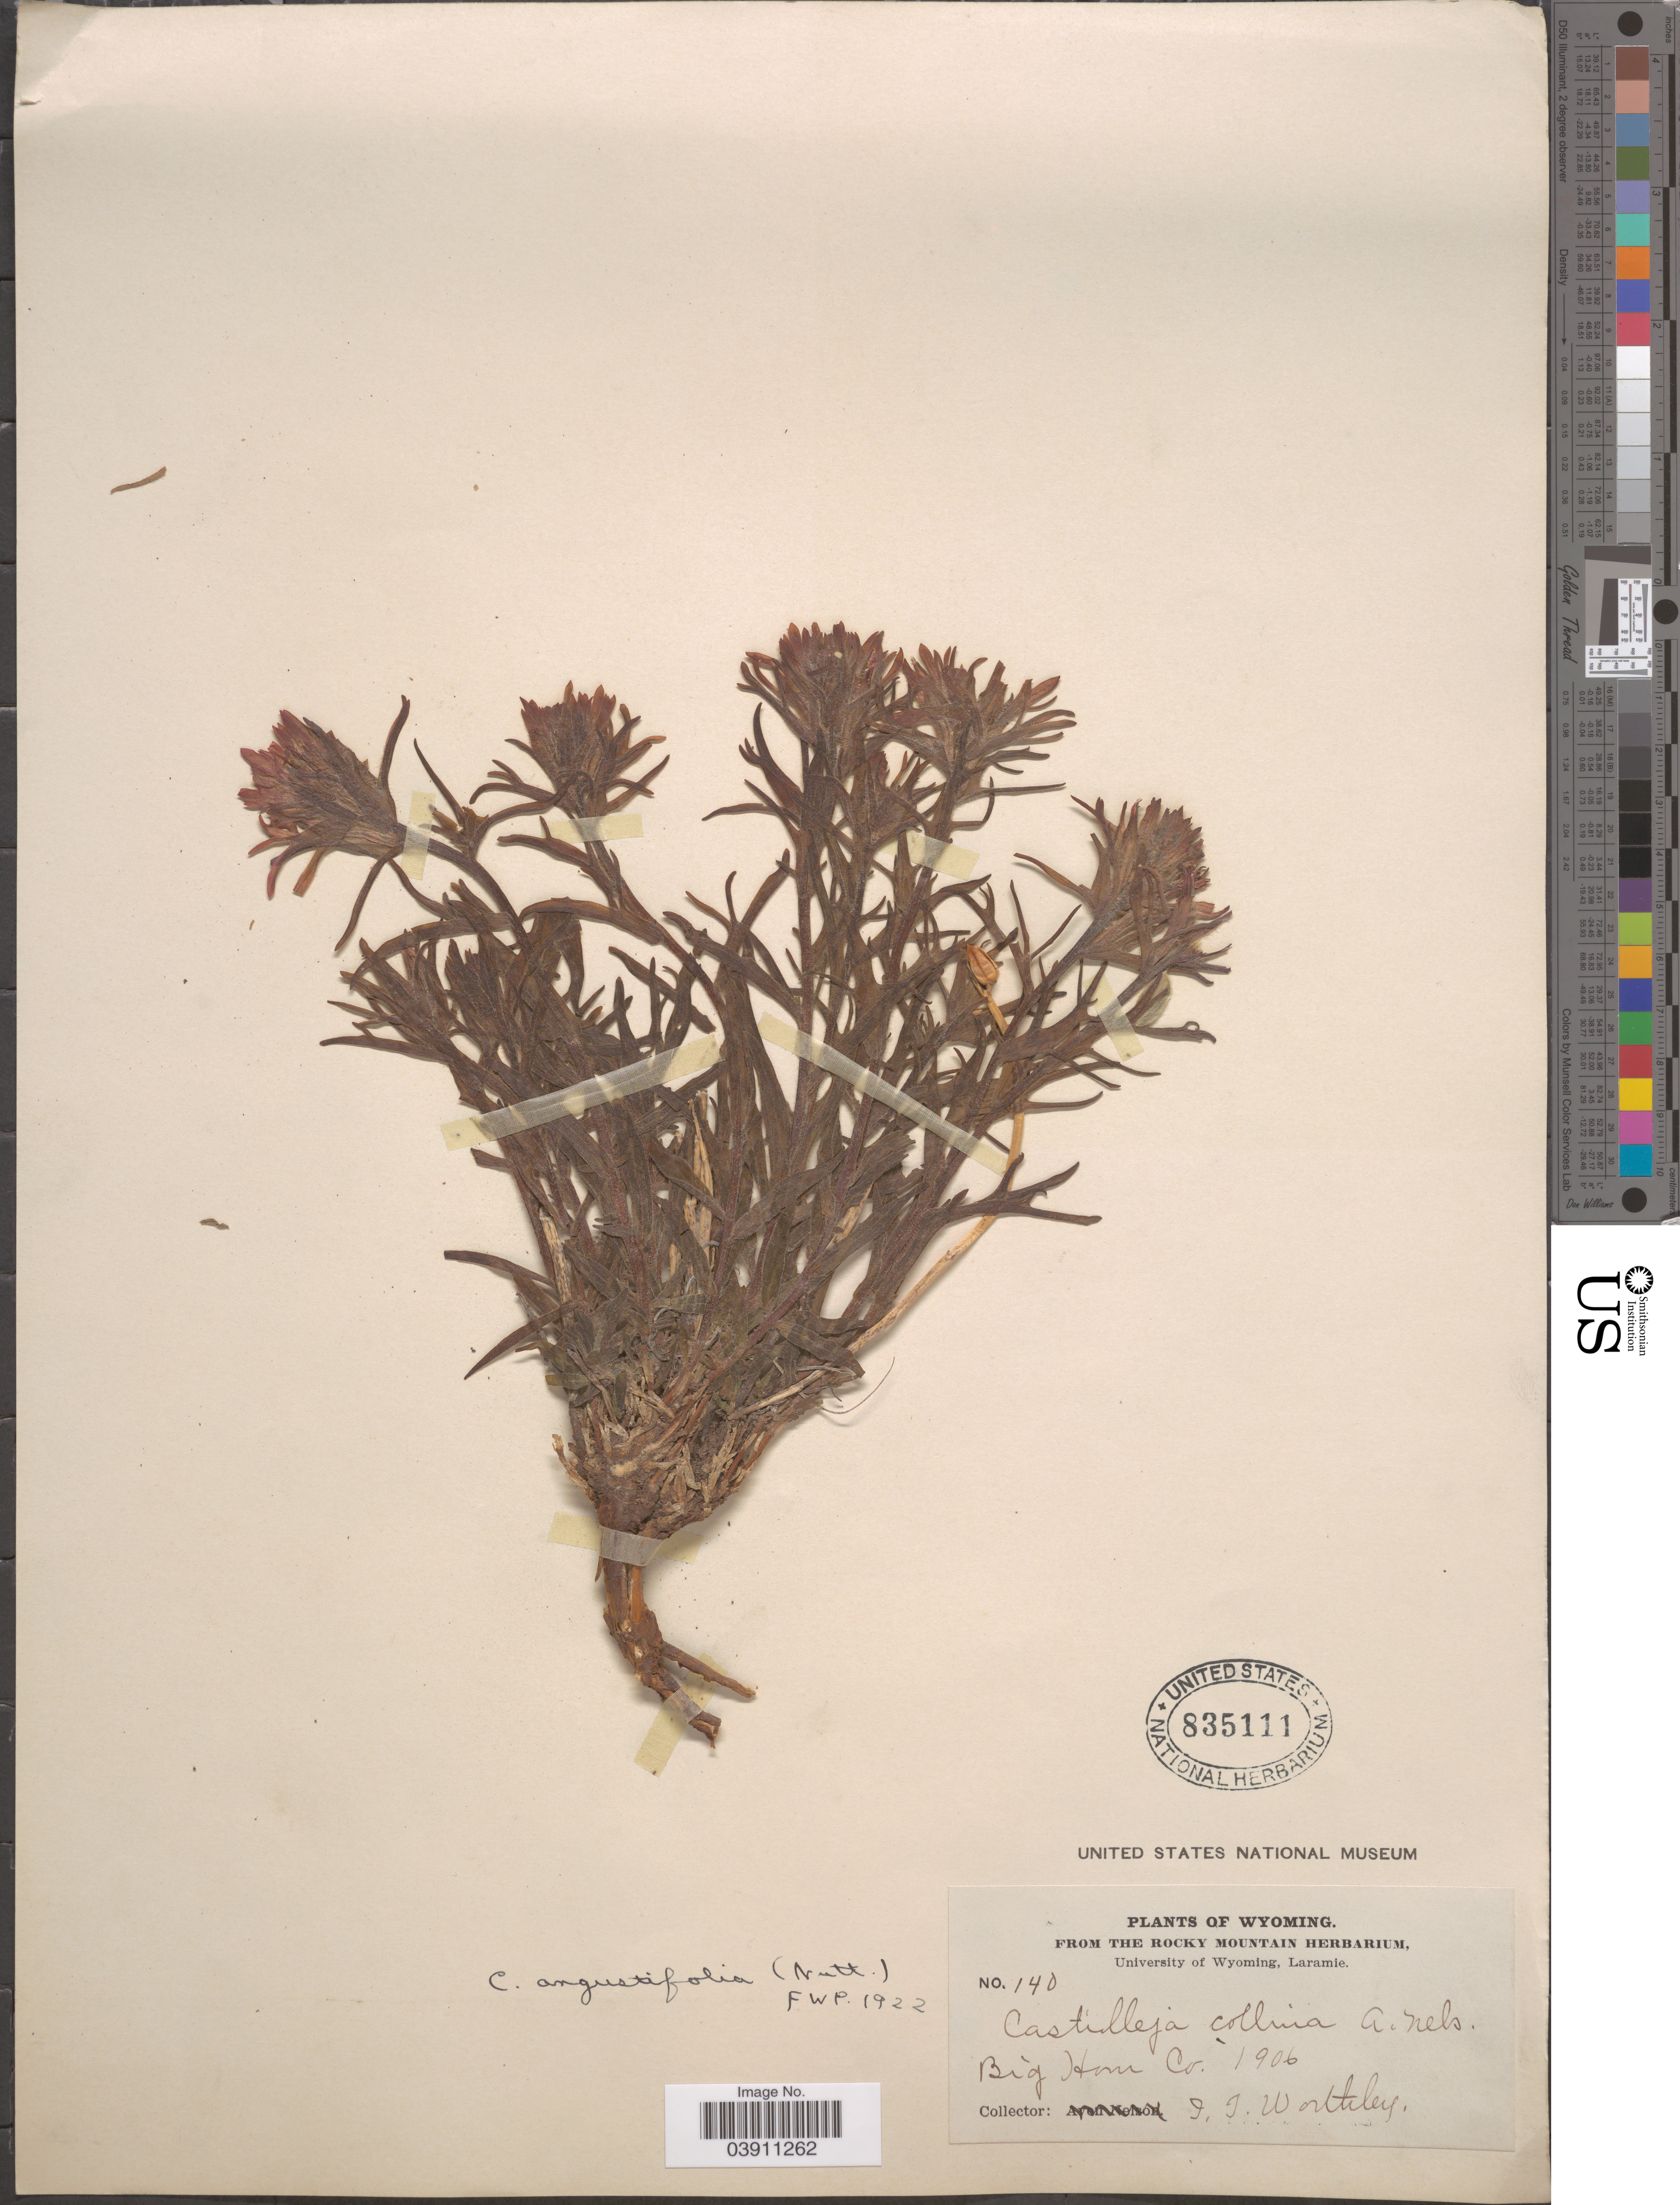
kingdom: Plantae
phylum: Tracheophyta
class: Magnoliopsida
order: Lamiales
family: Orobanchaceae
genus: Castilleja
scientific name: Castilleja angustifolia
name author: (Nutt.) G. Don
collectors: J. Worthley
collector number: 140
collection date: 1906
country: United States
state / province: Wyoming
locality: Big Horn Co.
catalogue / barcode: US 835111